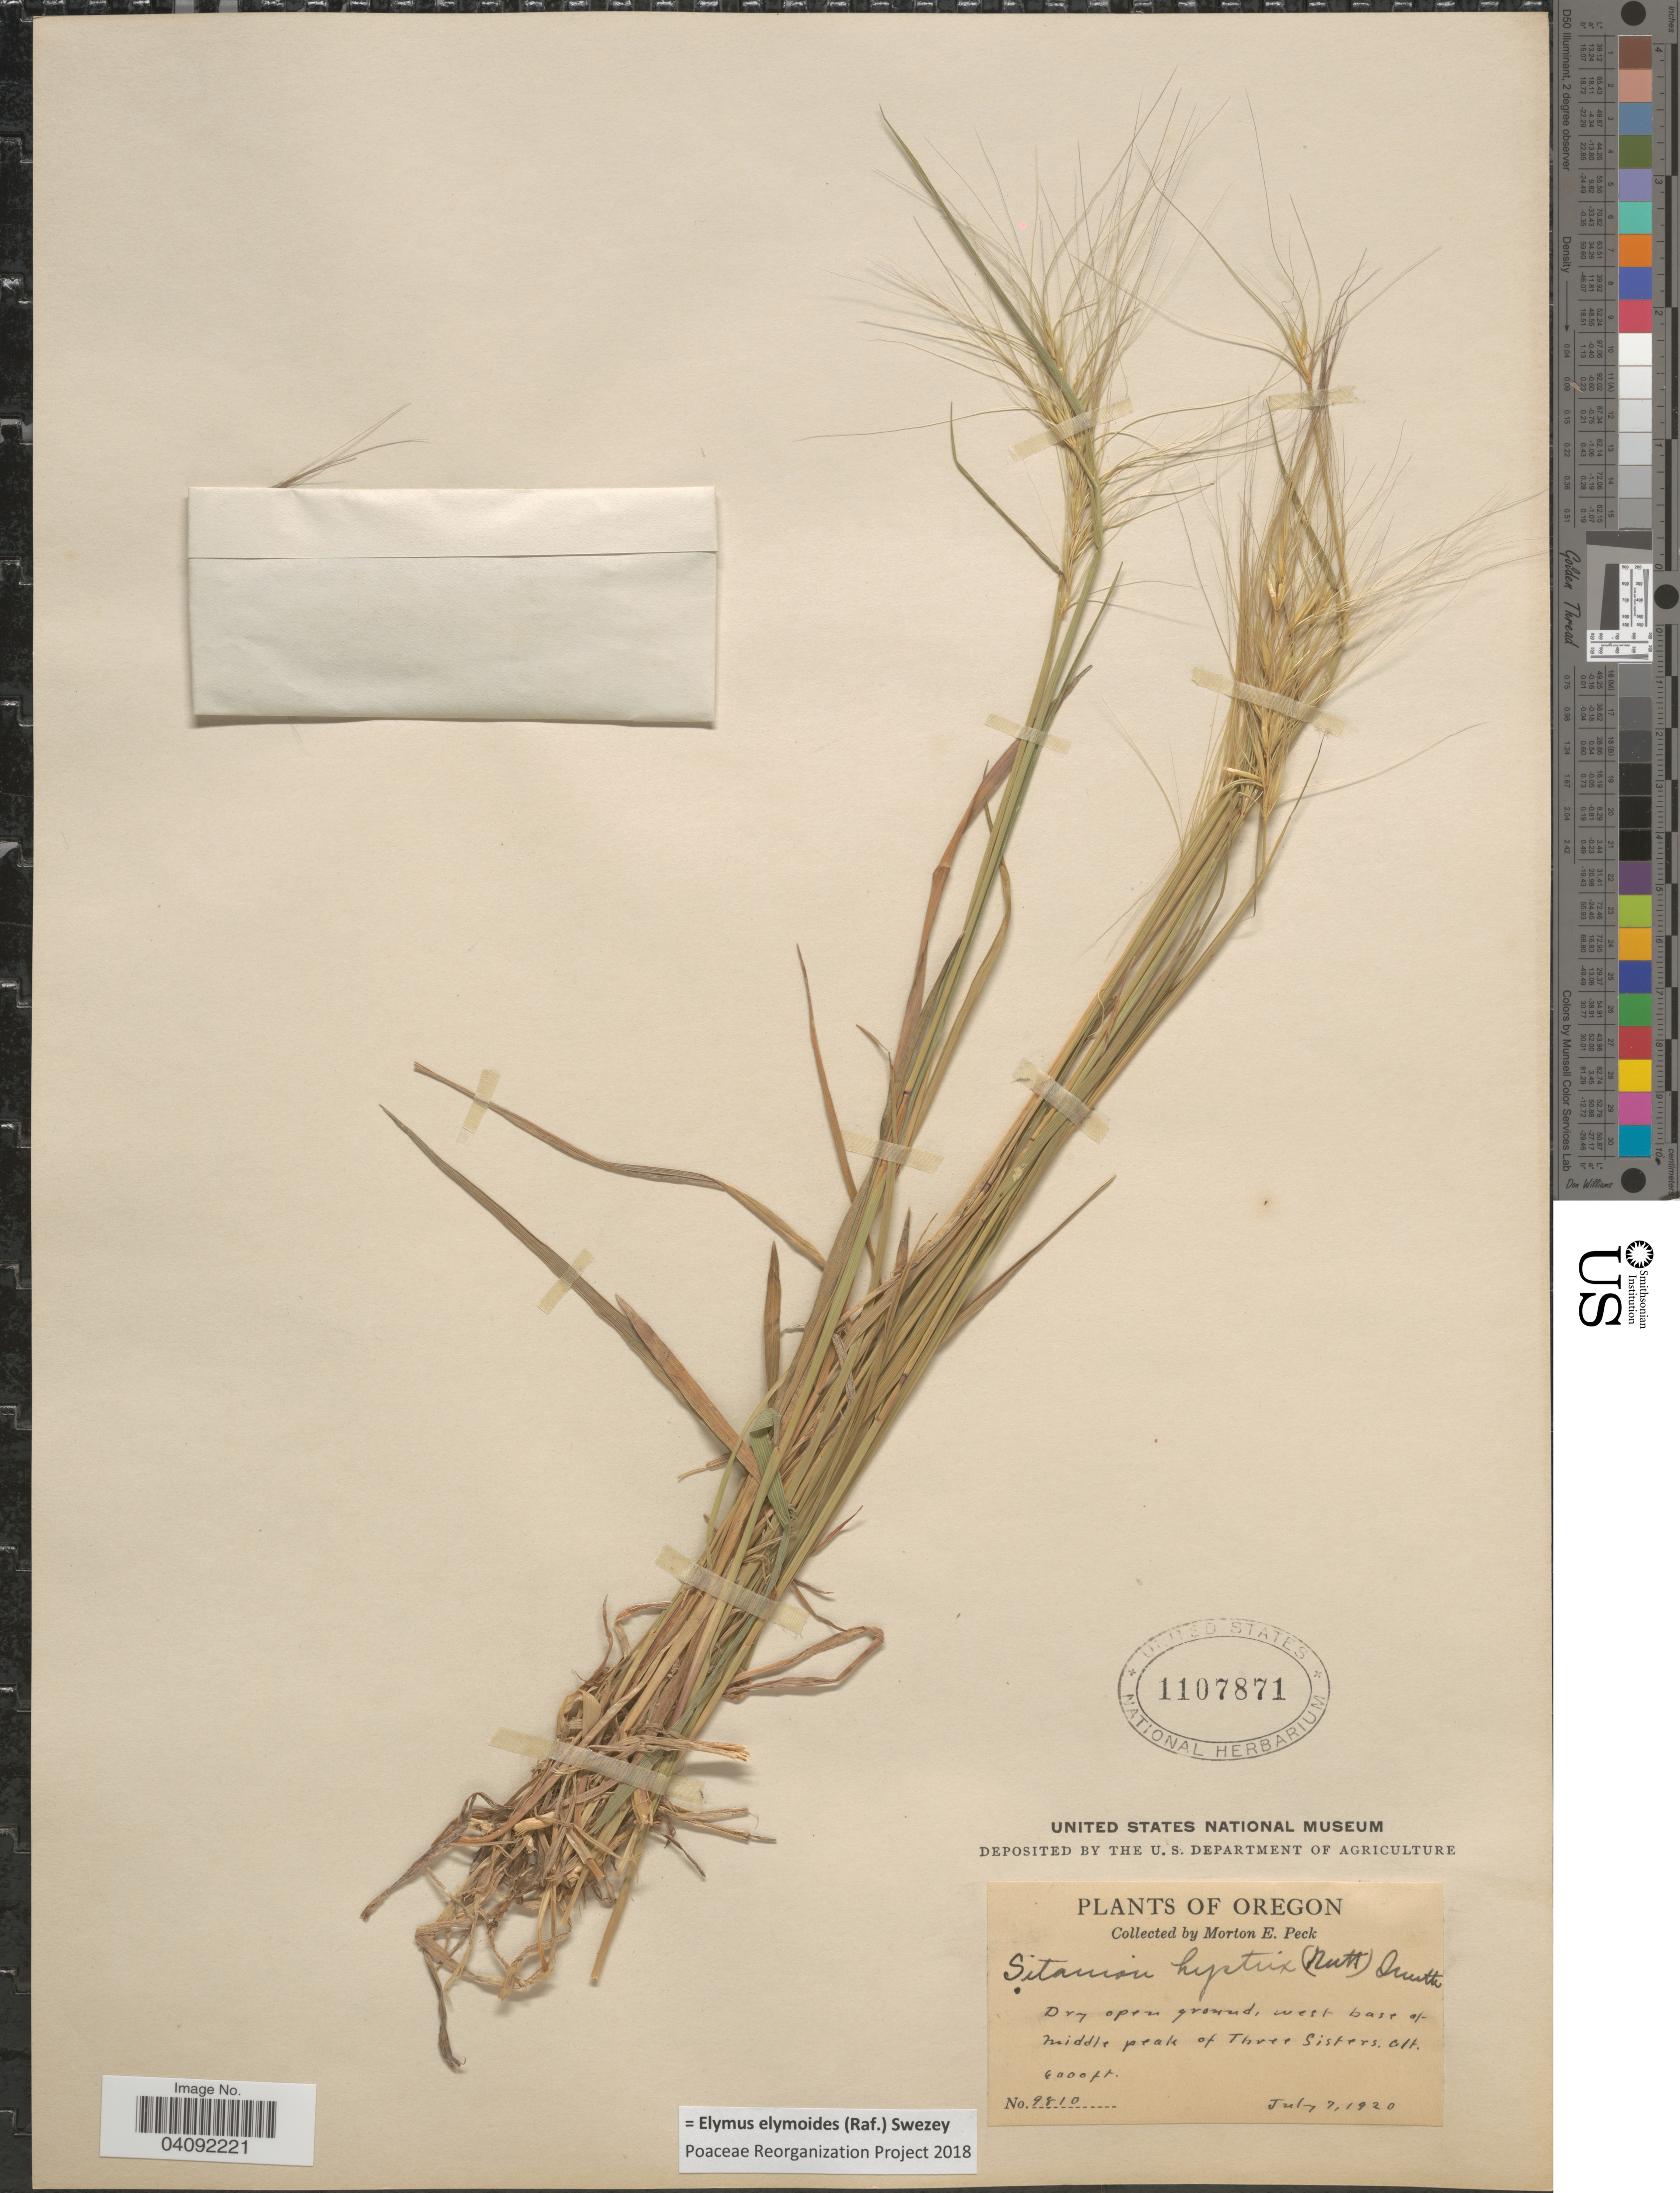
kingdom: Plantae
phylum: Tracheophyta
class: Liliopsida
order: Poales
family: Poaceae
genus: Elymus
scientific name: Elymus elymoides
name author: (Raf.) Swezey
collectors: M. E. Peck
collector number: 9810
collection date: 1920-07-07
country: United States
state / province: Oregon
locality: Dry open ground, west base of middle peak of Three Sisters.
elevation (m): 1829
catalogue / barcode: US 1107871